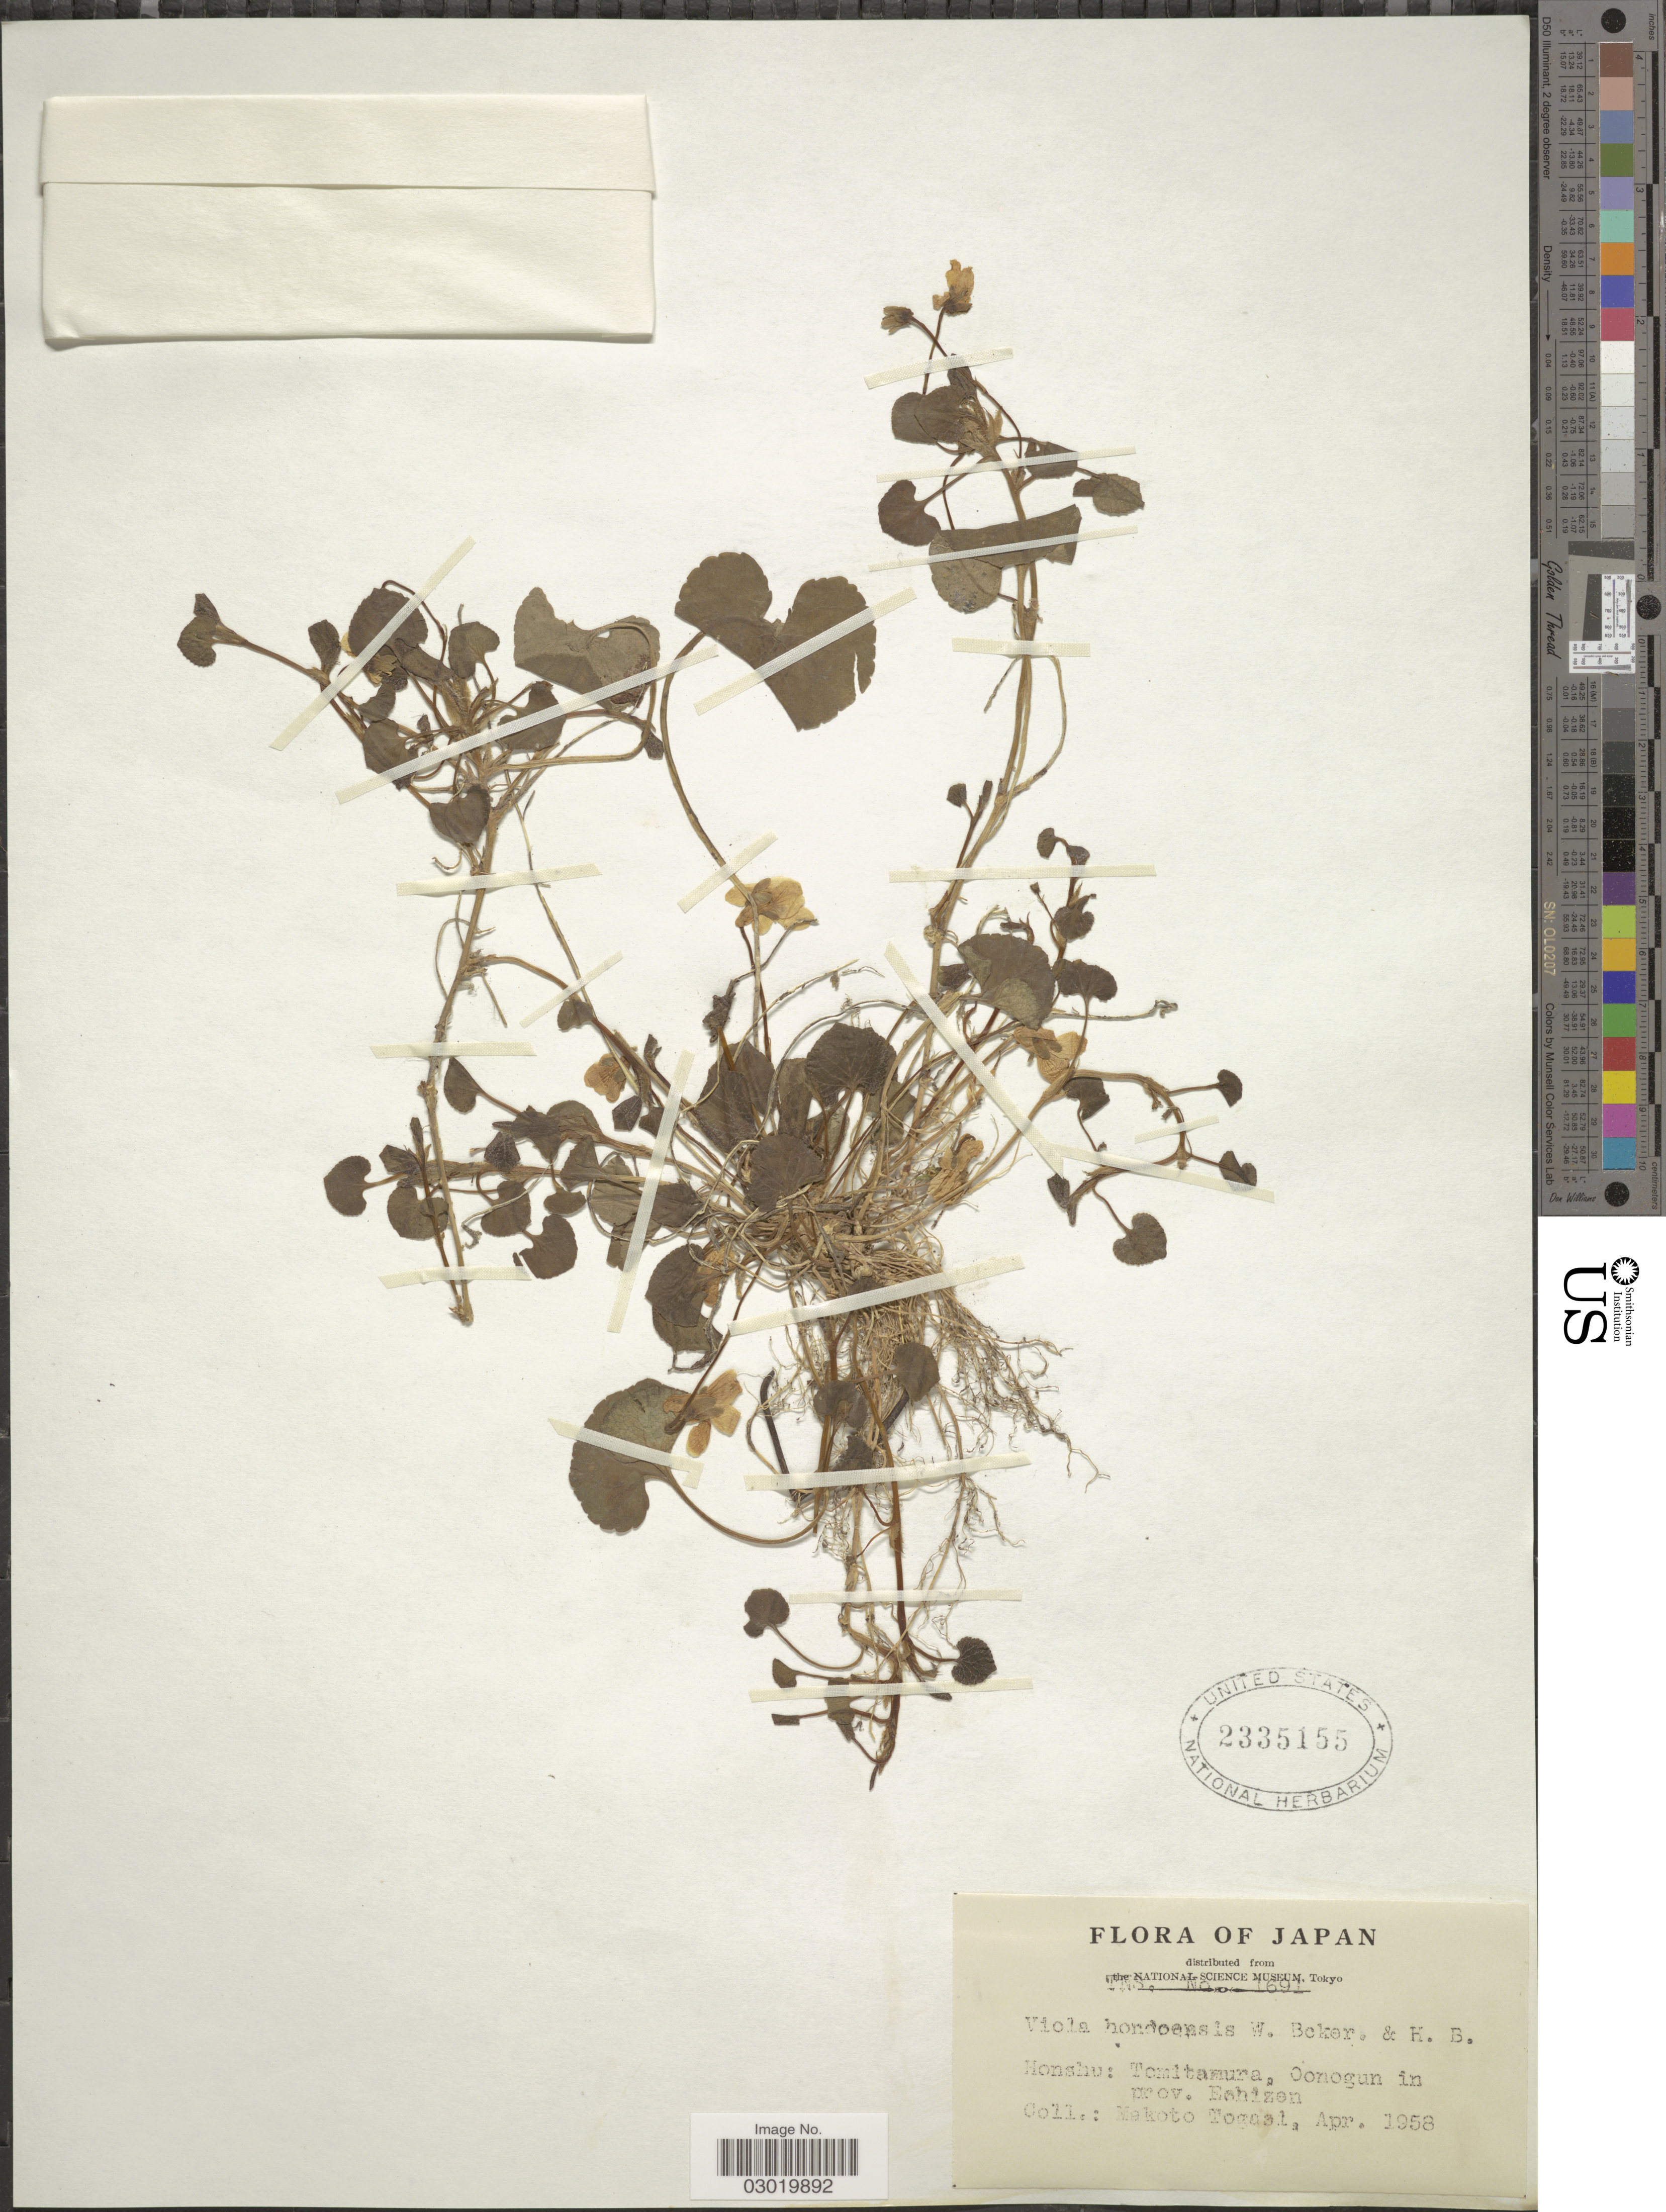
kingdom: Plantae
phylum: Tracheophyta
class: Magnoliopsida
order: Malpighiales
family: Violaceae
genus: Viola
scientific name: Viola hondoensis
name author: W. Becker & H. Boissieu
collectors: M. Togasi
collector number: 1691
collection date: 1958-04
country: Japan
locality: Honshu: Tomitamura, Oonogun in prov. Eshizen.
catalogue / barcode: US 2335155